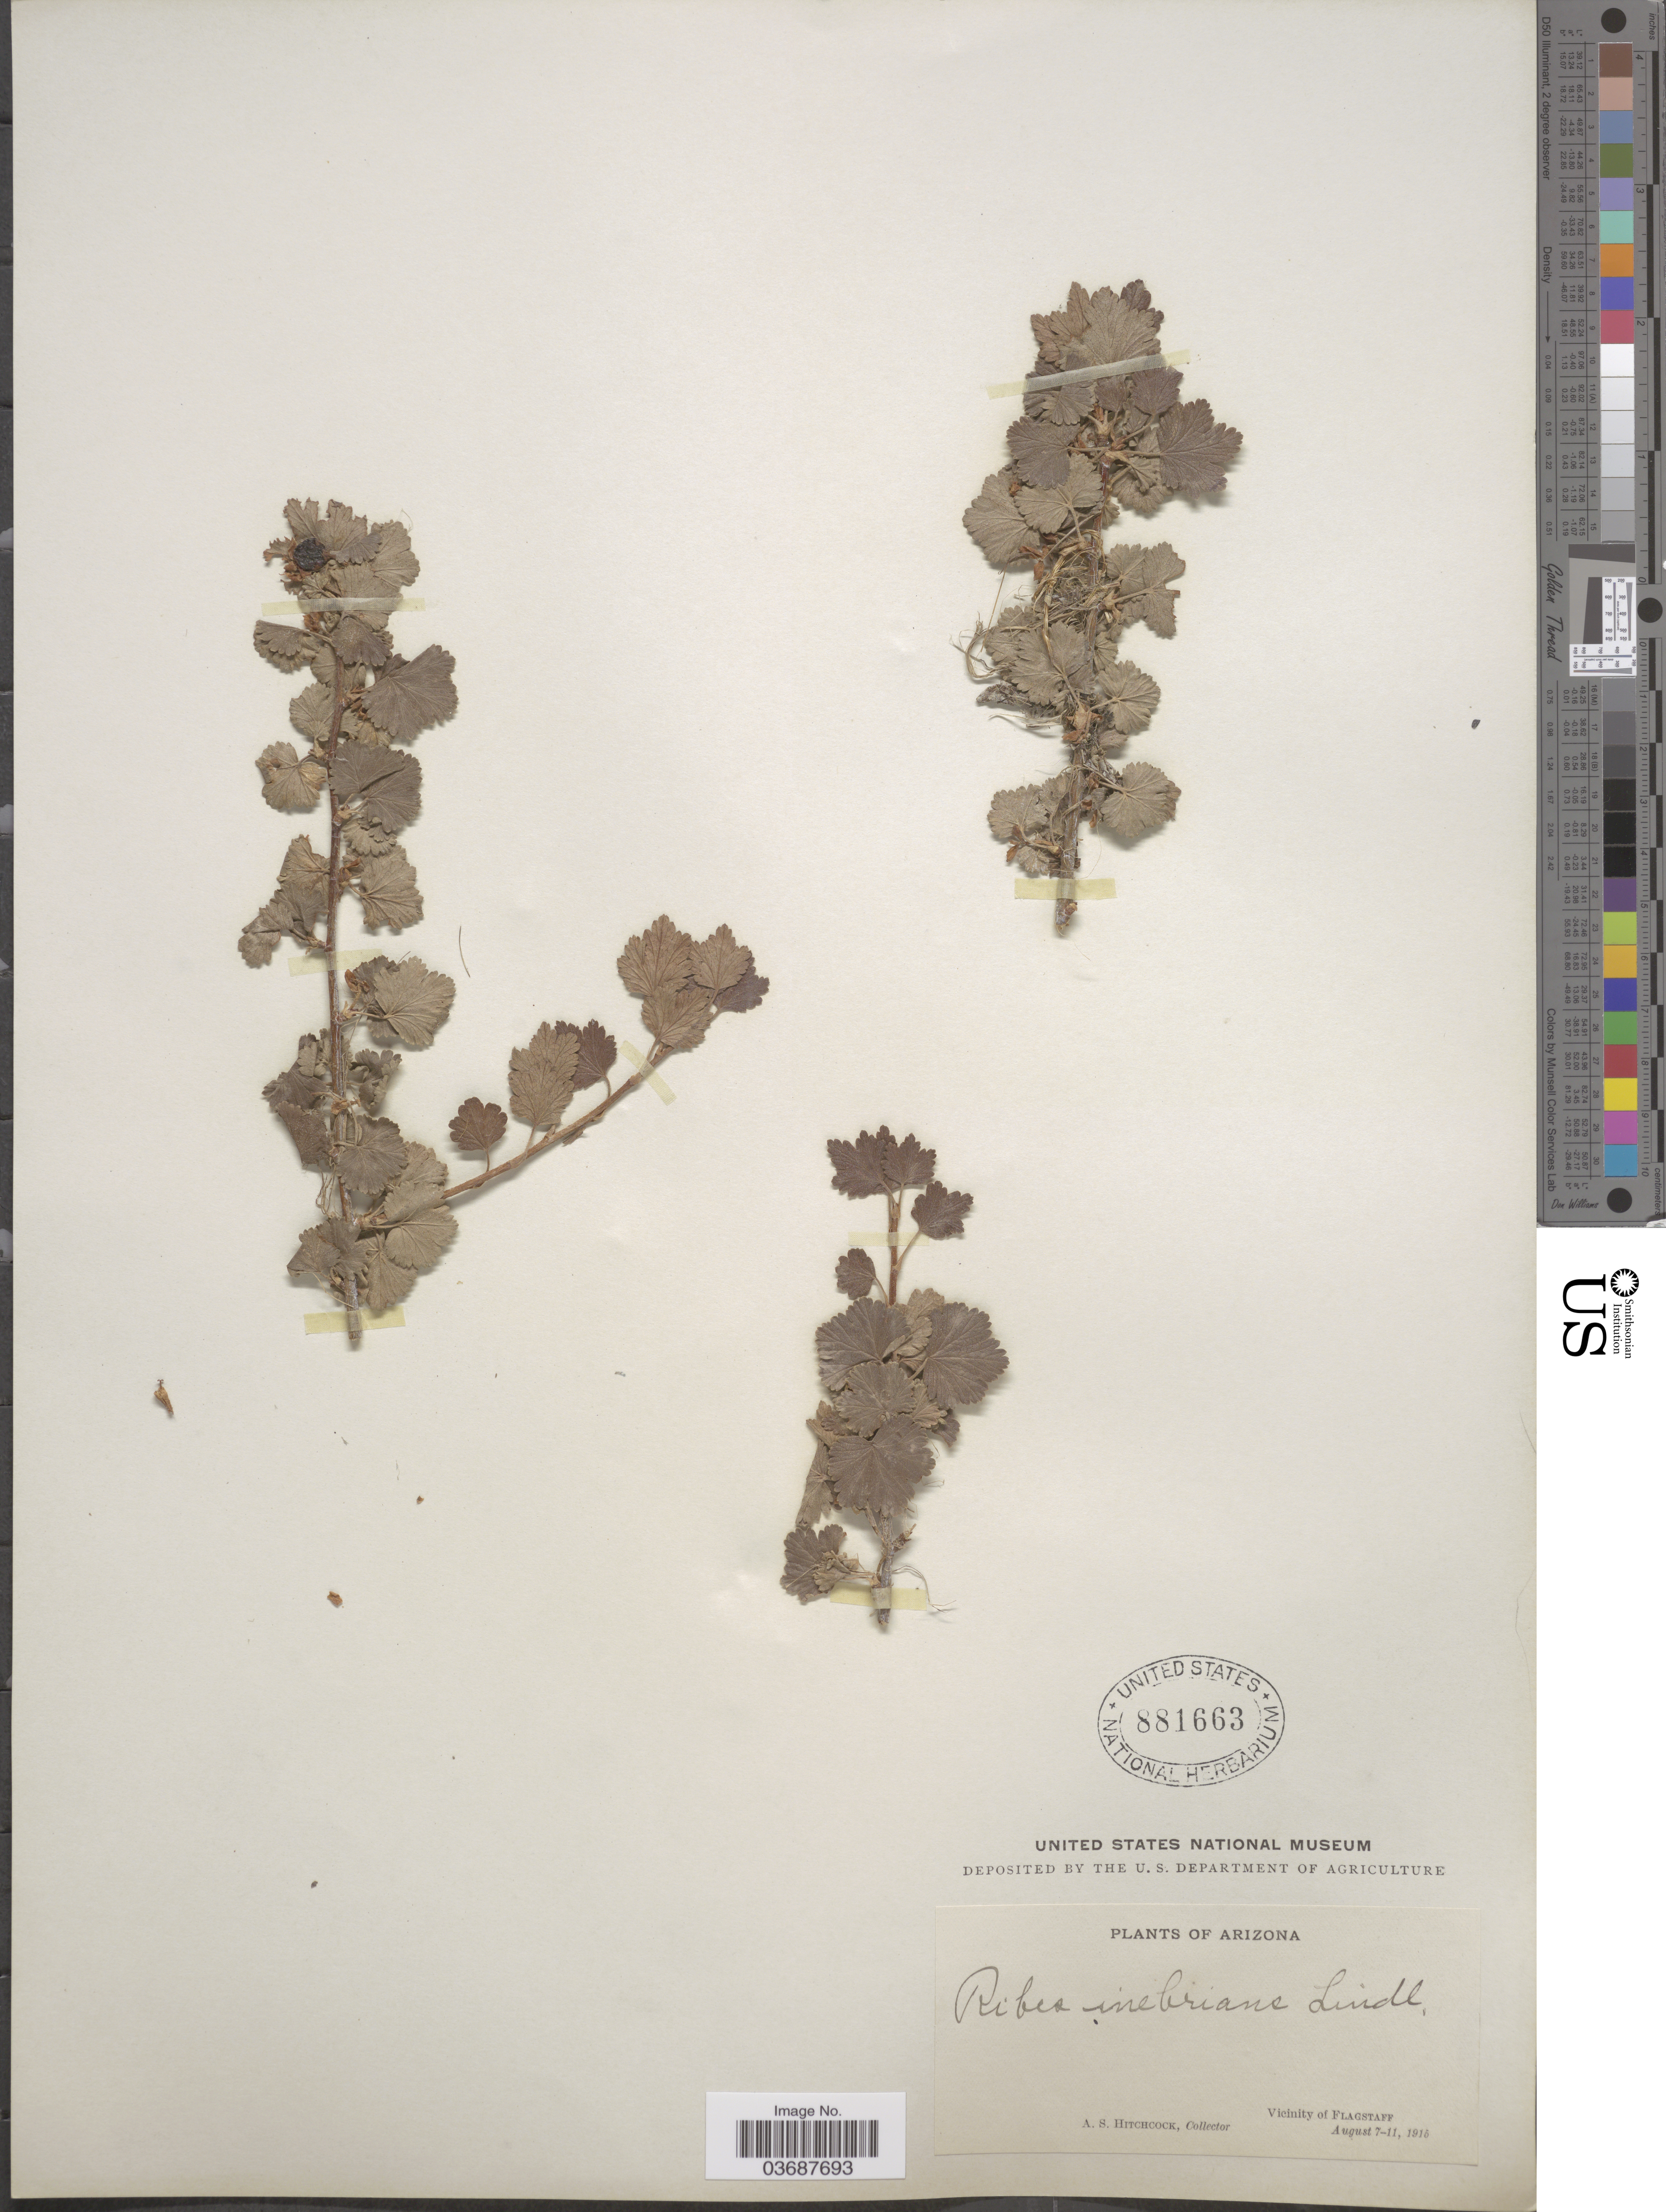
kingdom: Plantae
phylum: Tracheophyta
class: Magnoliopsida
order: Saxifragales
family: Grossulariaceae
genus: Ribes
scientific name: Ribes inebrians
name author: Lindl.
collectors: A. S. Hitchcock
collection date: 1915-08-07/1915-08-11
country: United States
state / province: Arizona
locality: Vicinity of Flagstaff.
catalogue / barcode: US 881663